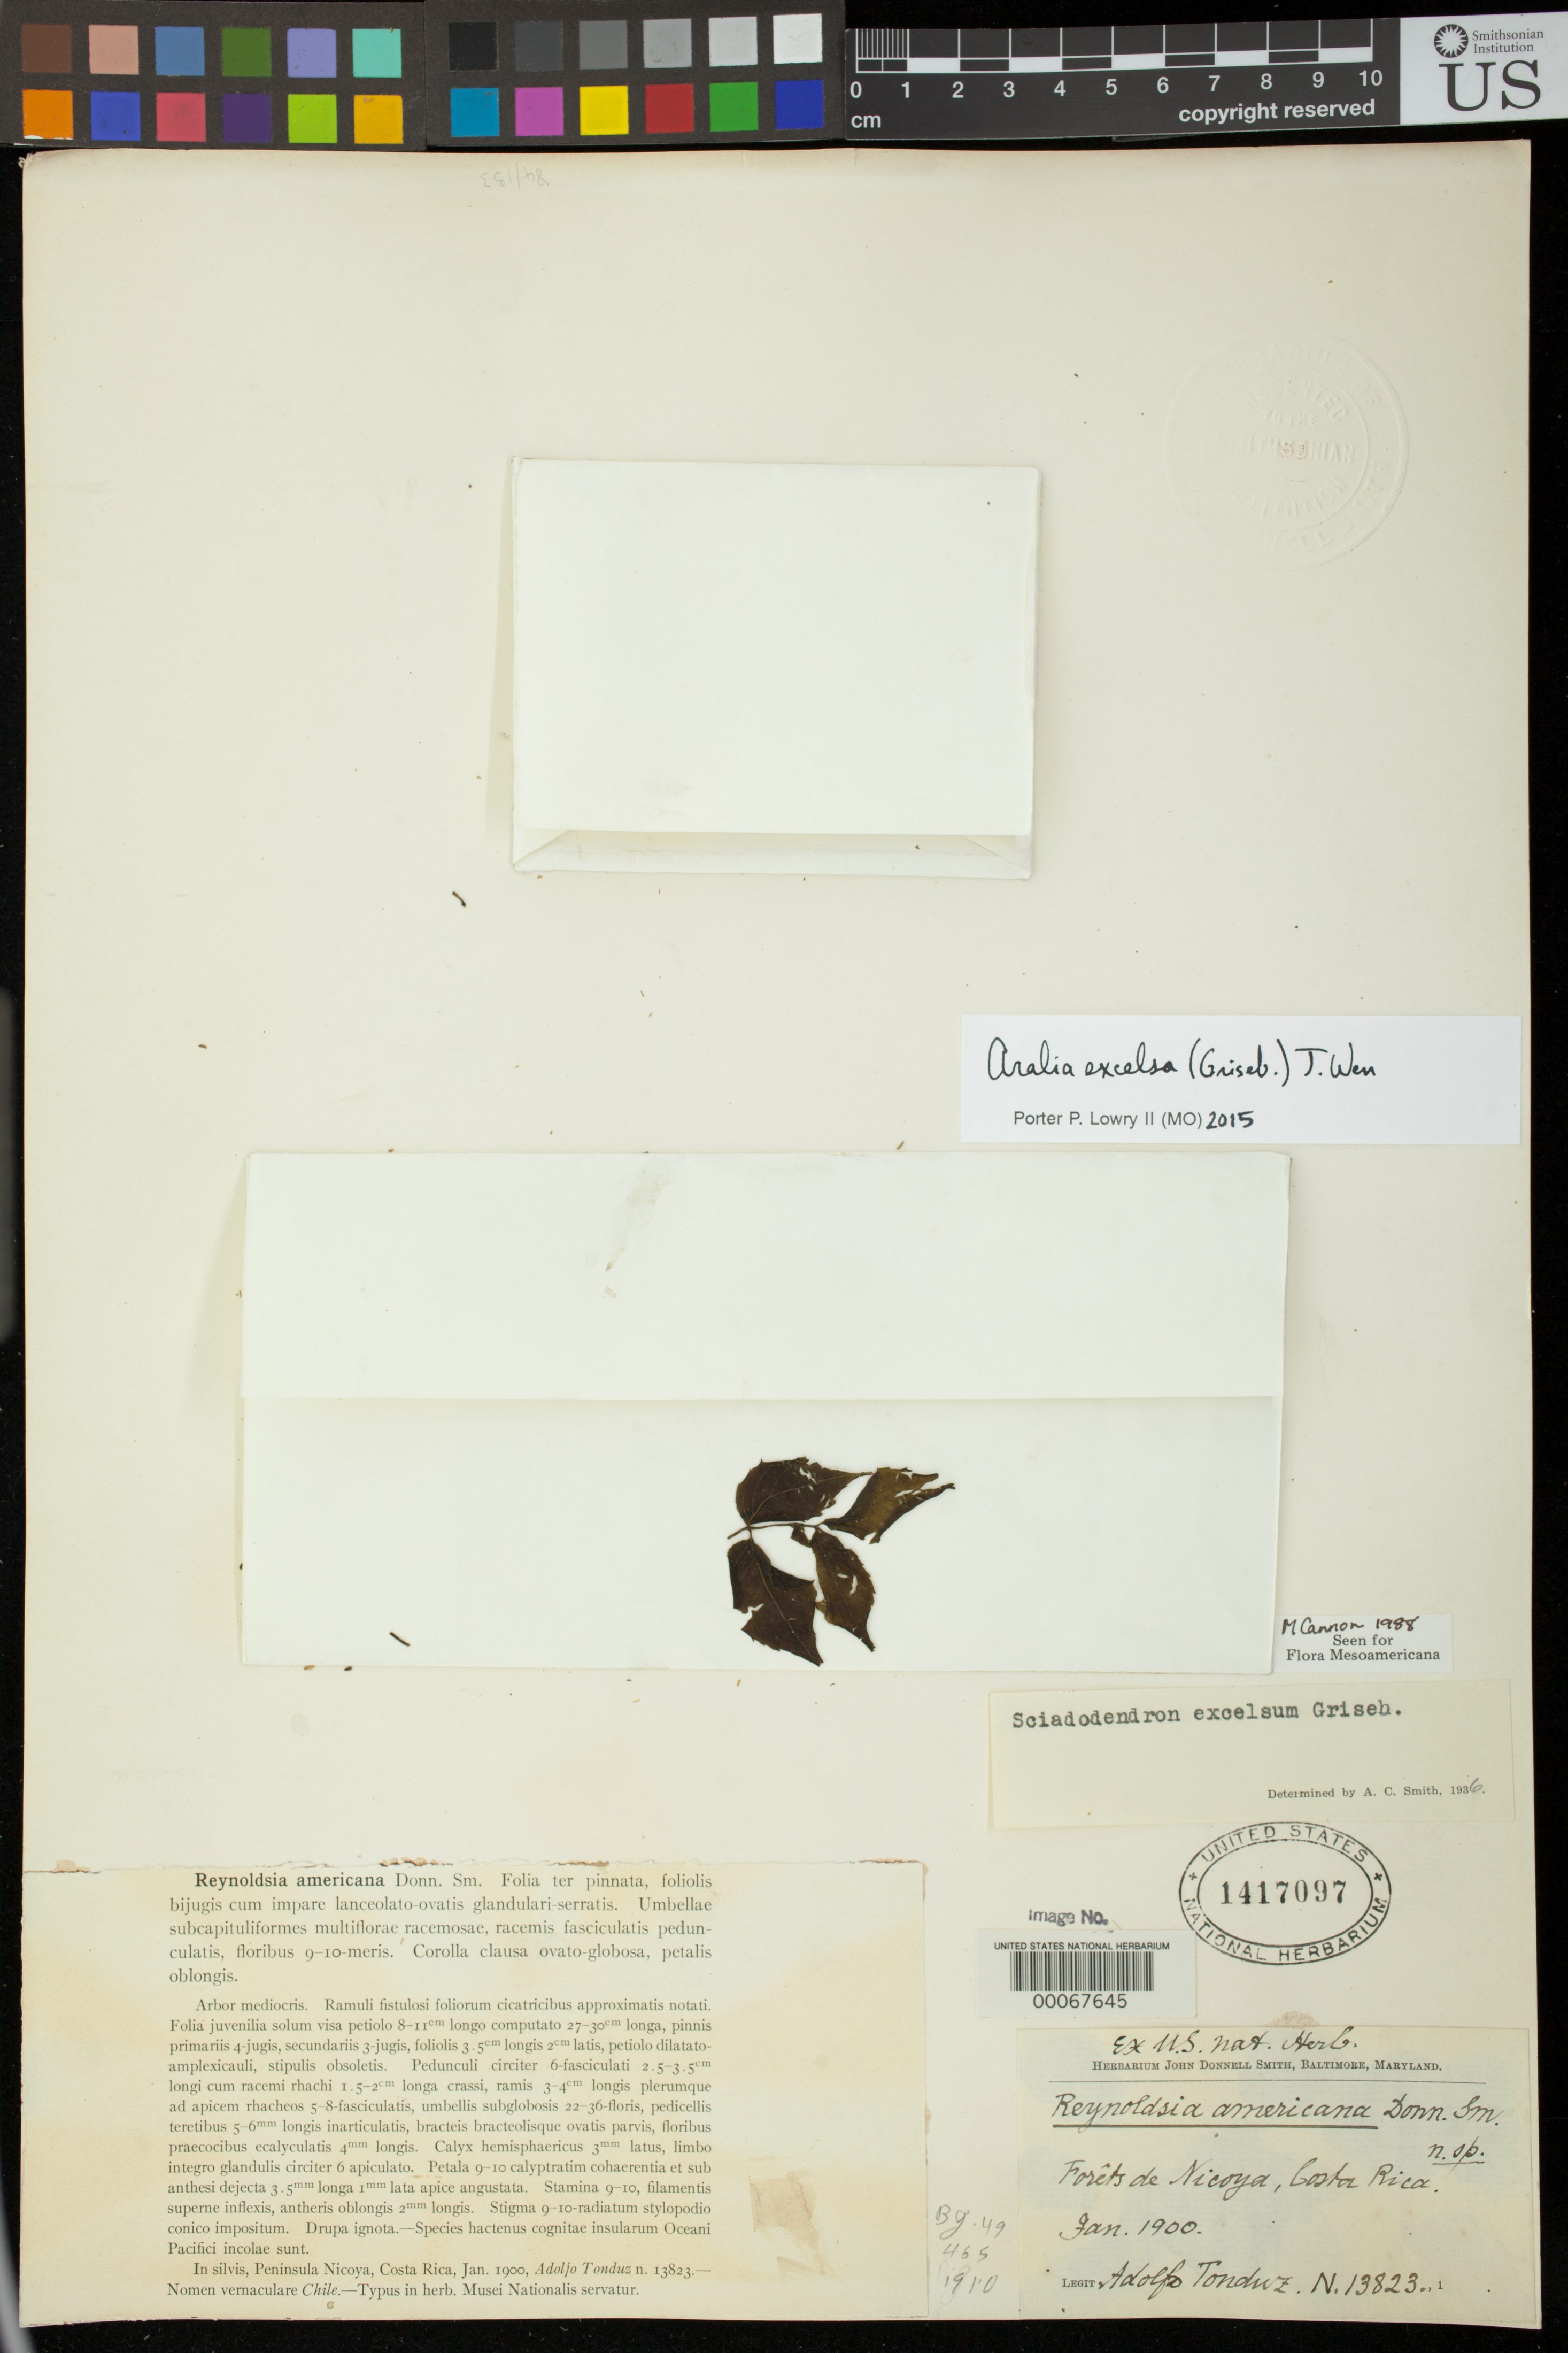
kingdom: Plantae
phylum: Tracheophyta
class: Magnoliopsida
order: Apiales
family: Araliaceae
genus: Reynoldsia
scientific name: Reynoldsia americana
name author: Donn. Sm.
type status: Isotype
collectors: A. Tonduz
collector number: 13823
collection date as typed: Jan 1900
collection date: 1900-01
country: Costa Rica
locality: Forets de Nicoya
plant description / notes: Specimen ex John Donnell Smith herbarium. Protologue, "Typus in herb. Musei Nationalis servatur". Unlike most Donnell Smith names, the holotype of this name is the original US specimen (USNH 577870), not the Donnell Smith herbarium specimen accessioned later (USNH 1417097).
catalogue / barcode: US 1417097